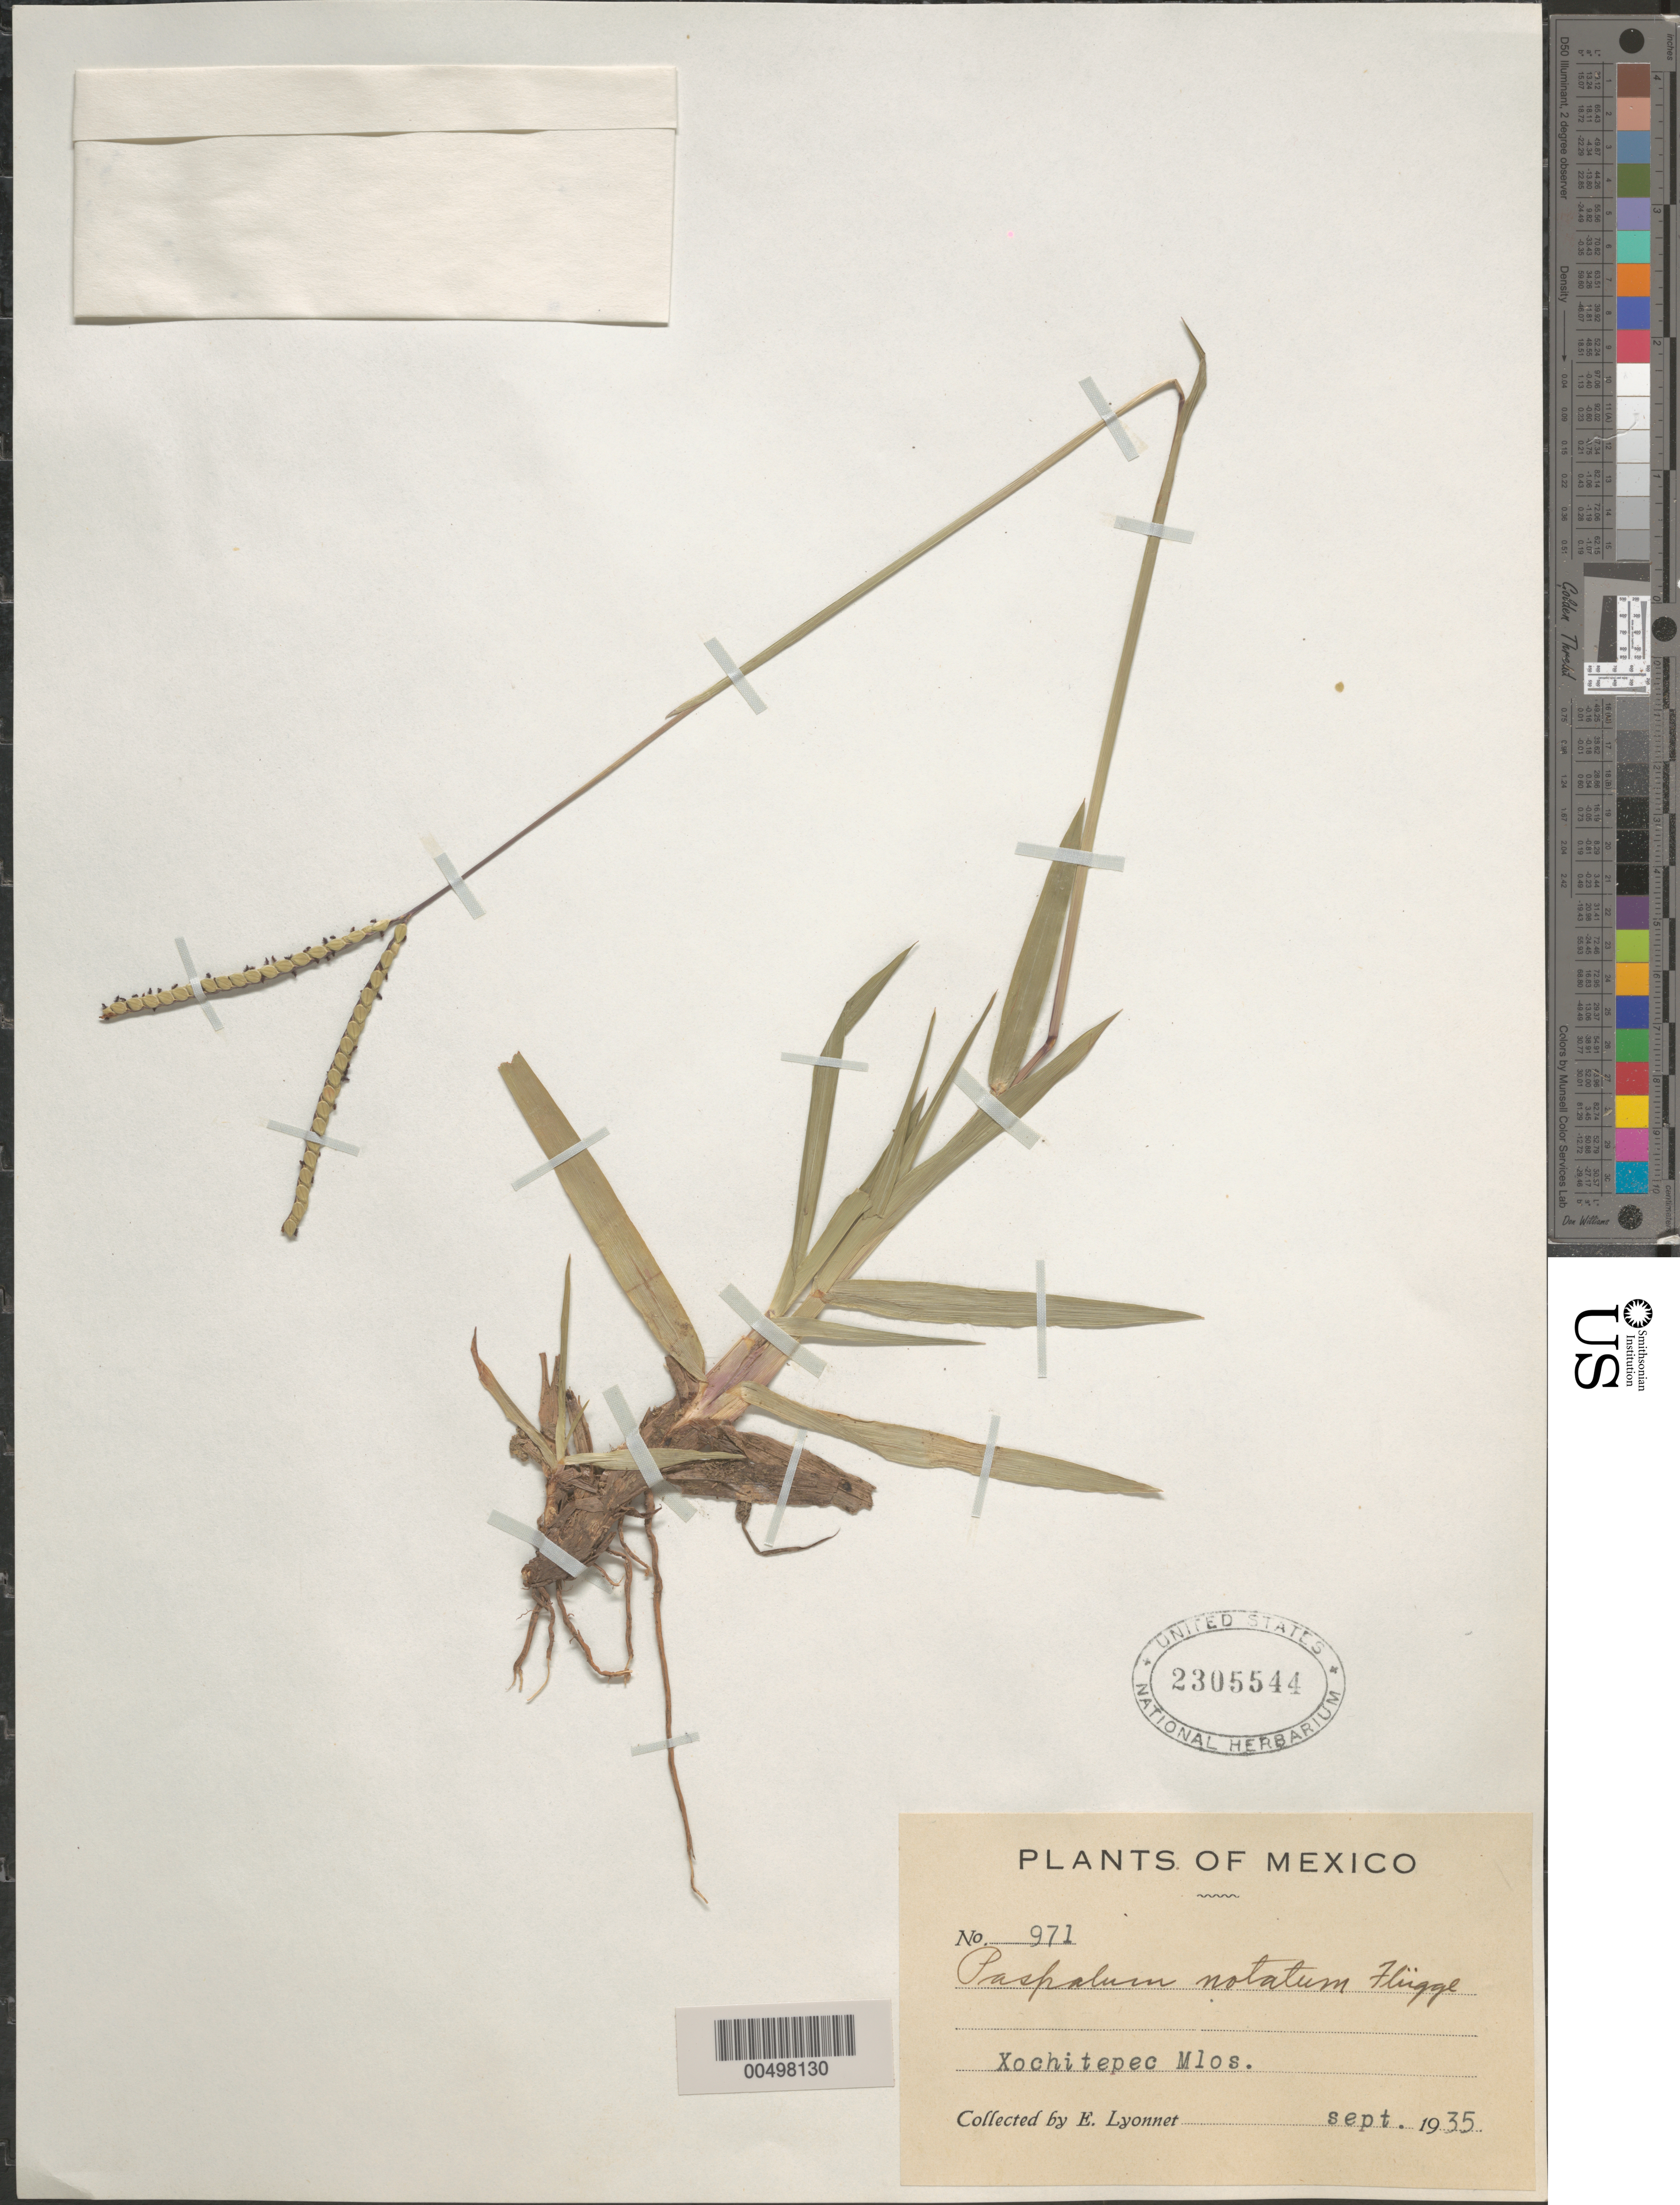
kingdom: Plantae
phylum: Tracheophyta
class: Liliopsida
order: Poales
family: Poaceae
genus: Paspalum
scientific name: Paspalum notatum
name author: Flüggé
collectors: Bro. E. Lyonnet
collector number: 971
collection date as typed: Sep 1935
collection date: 1935-09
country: Mexico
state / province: Morelos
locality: Xochitepec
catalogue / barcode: US 2305544